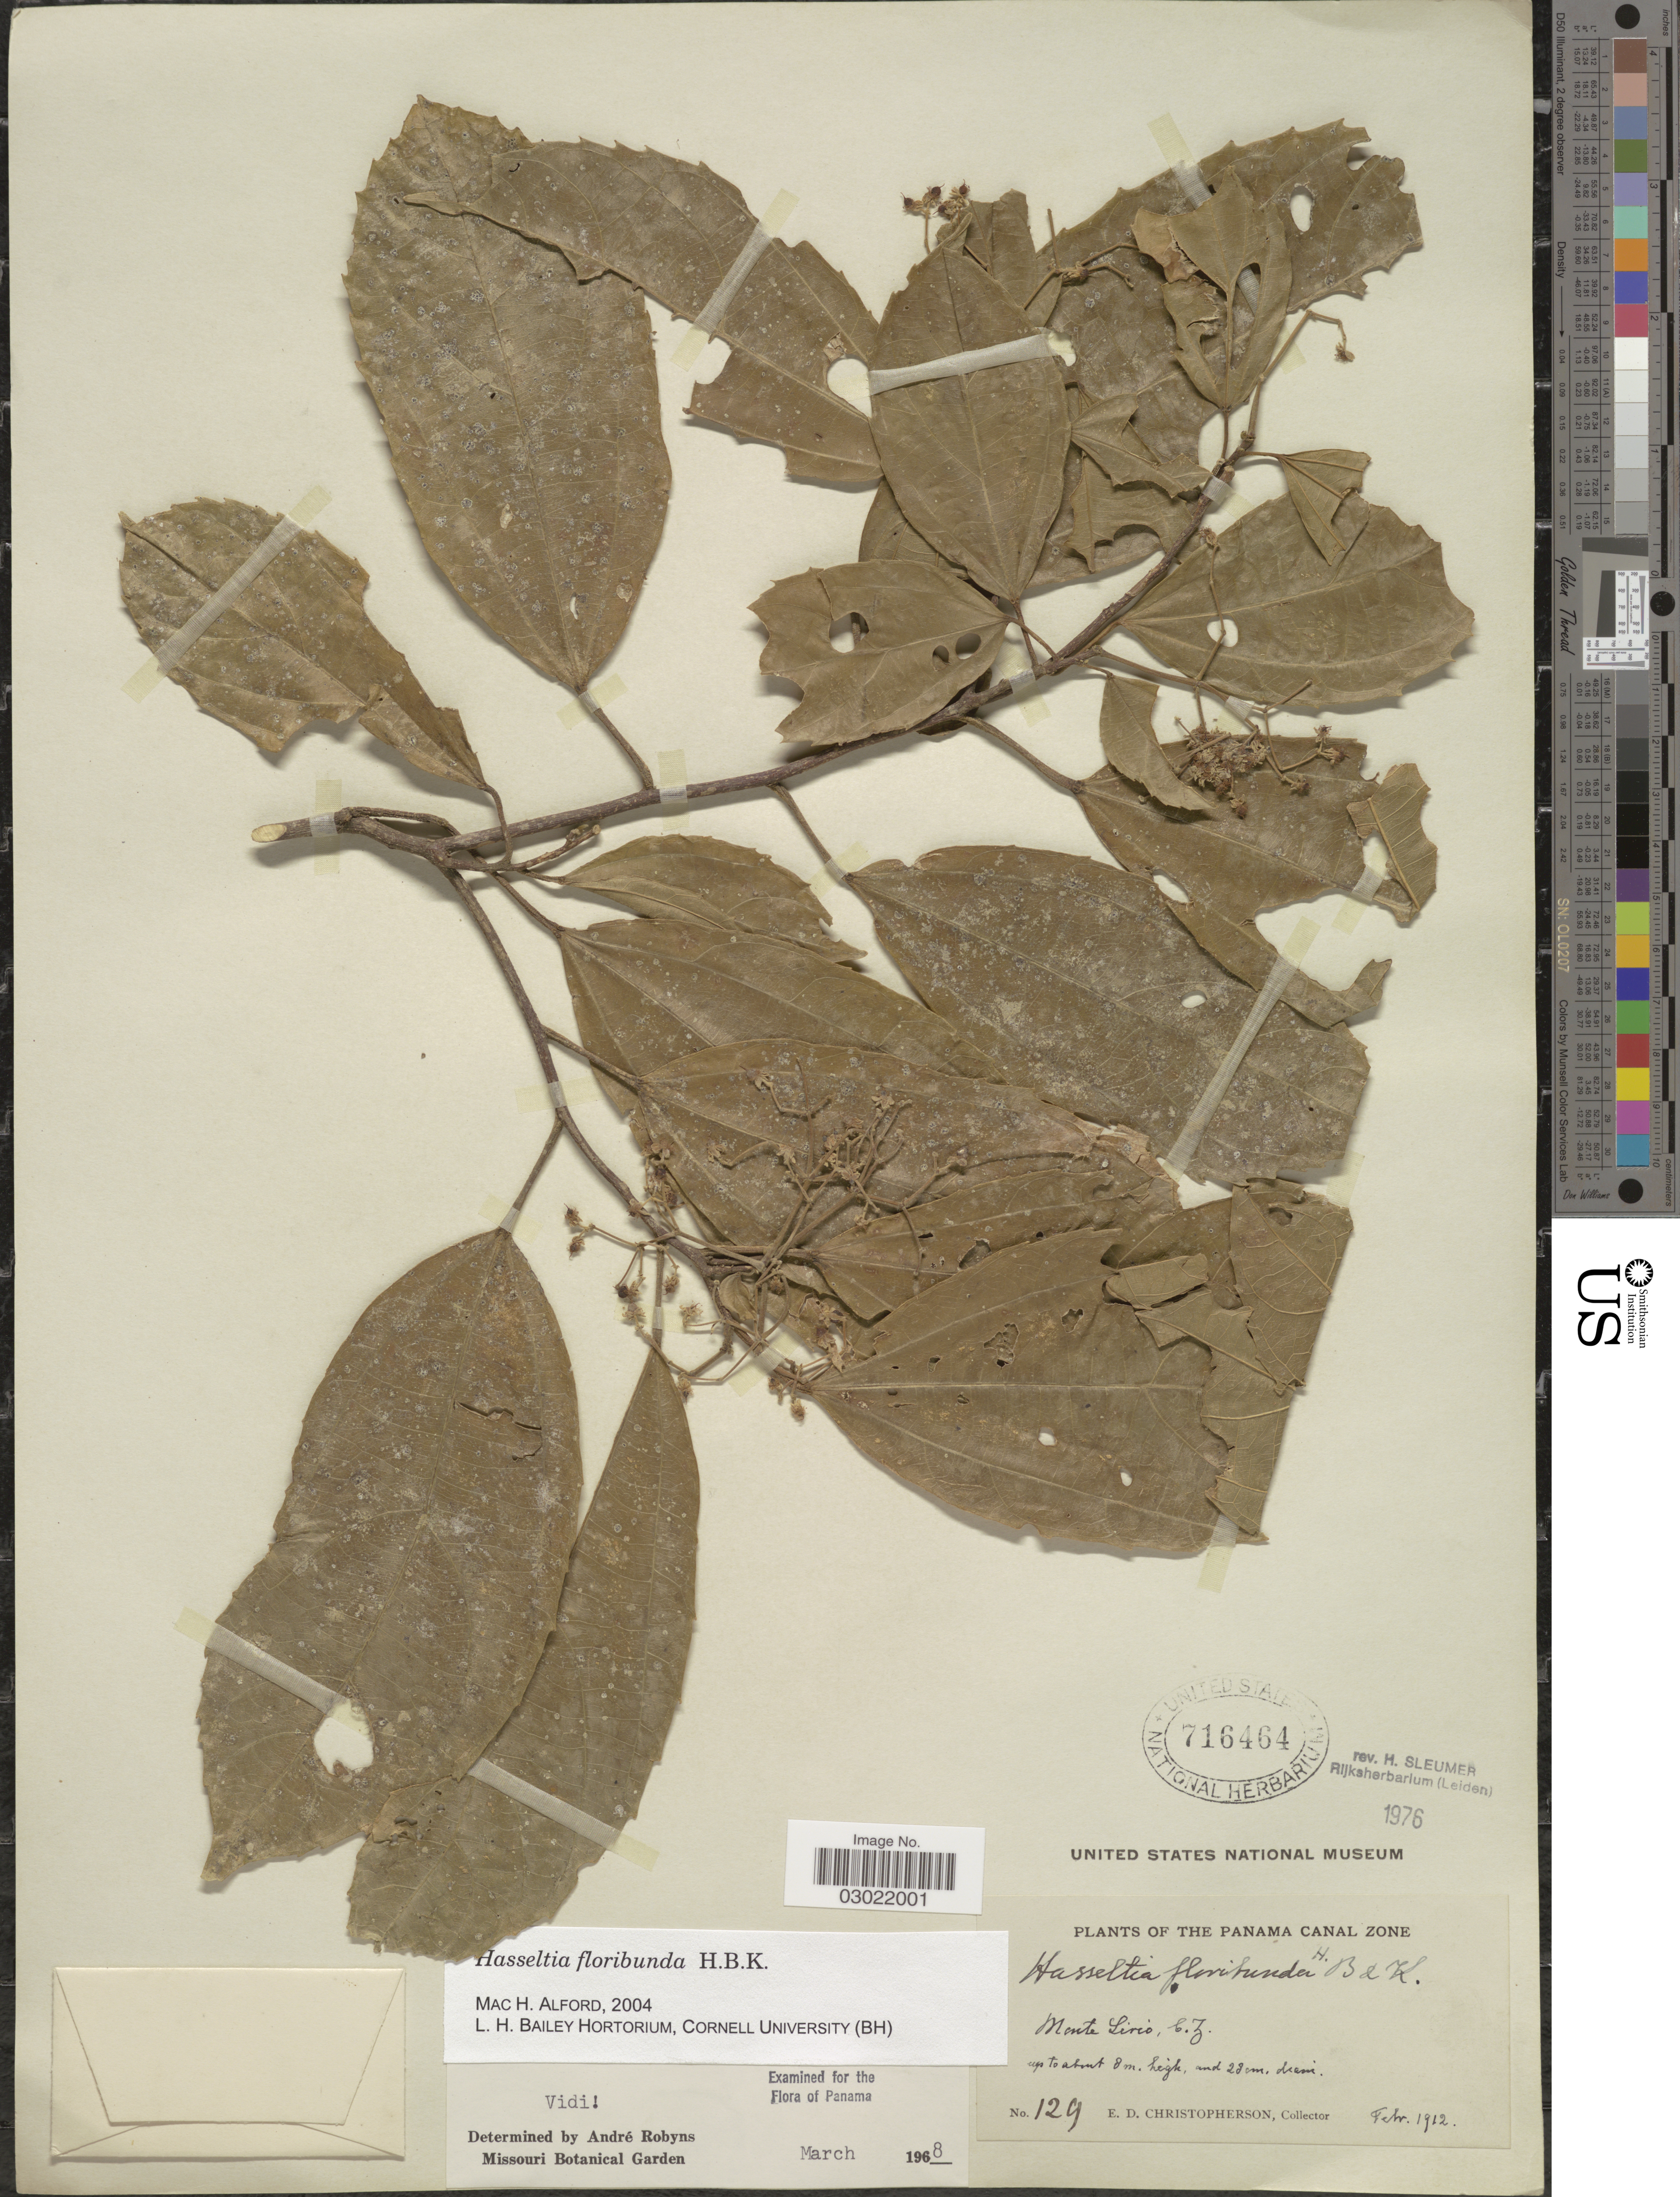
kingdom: Plantae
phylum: Tracheophyta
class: Magnoliopsida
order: Malpighiales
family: Salicaceae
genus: Hasseltia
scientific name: Hasseltia floribunda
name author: Kunth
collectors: E. Christopherson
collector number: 129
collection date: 1912-02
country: Panama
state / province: Colón / Panamá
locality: Monte Lirio, C.Z.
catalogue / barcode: US 716464